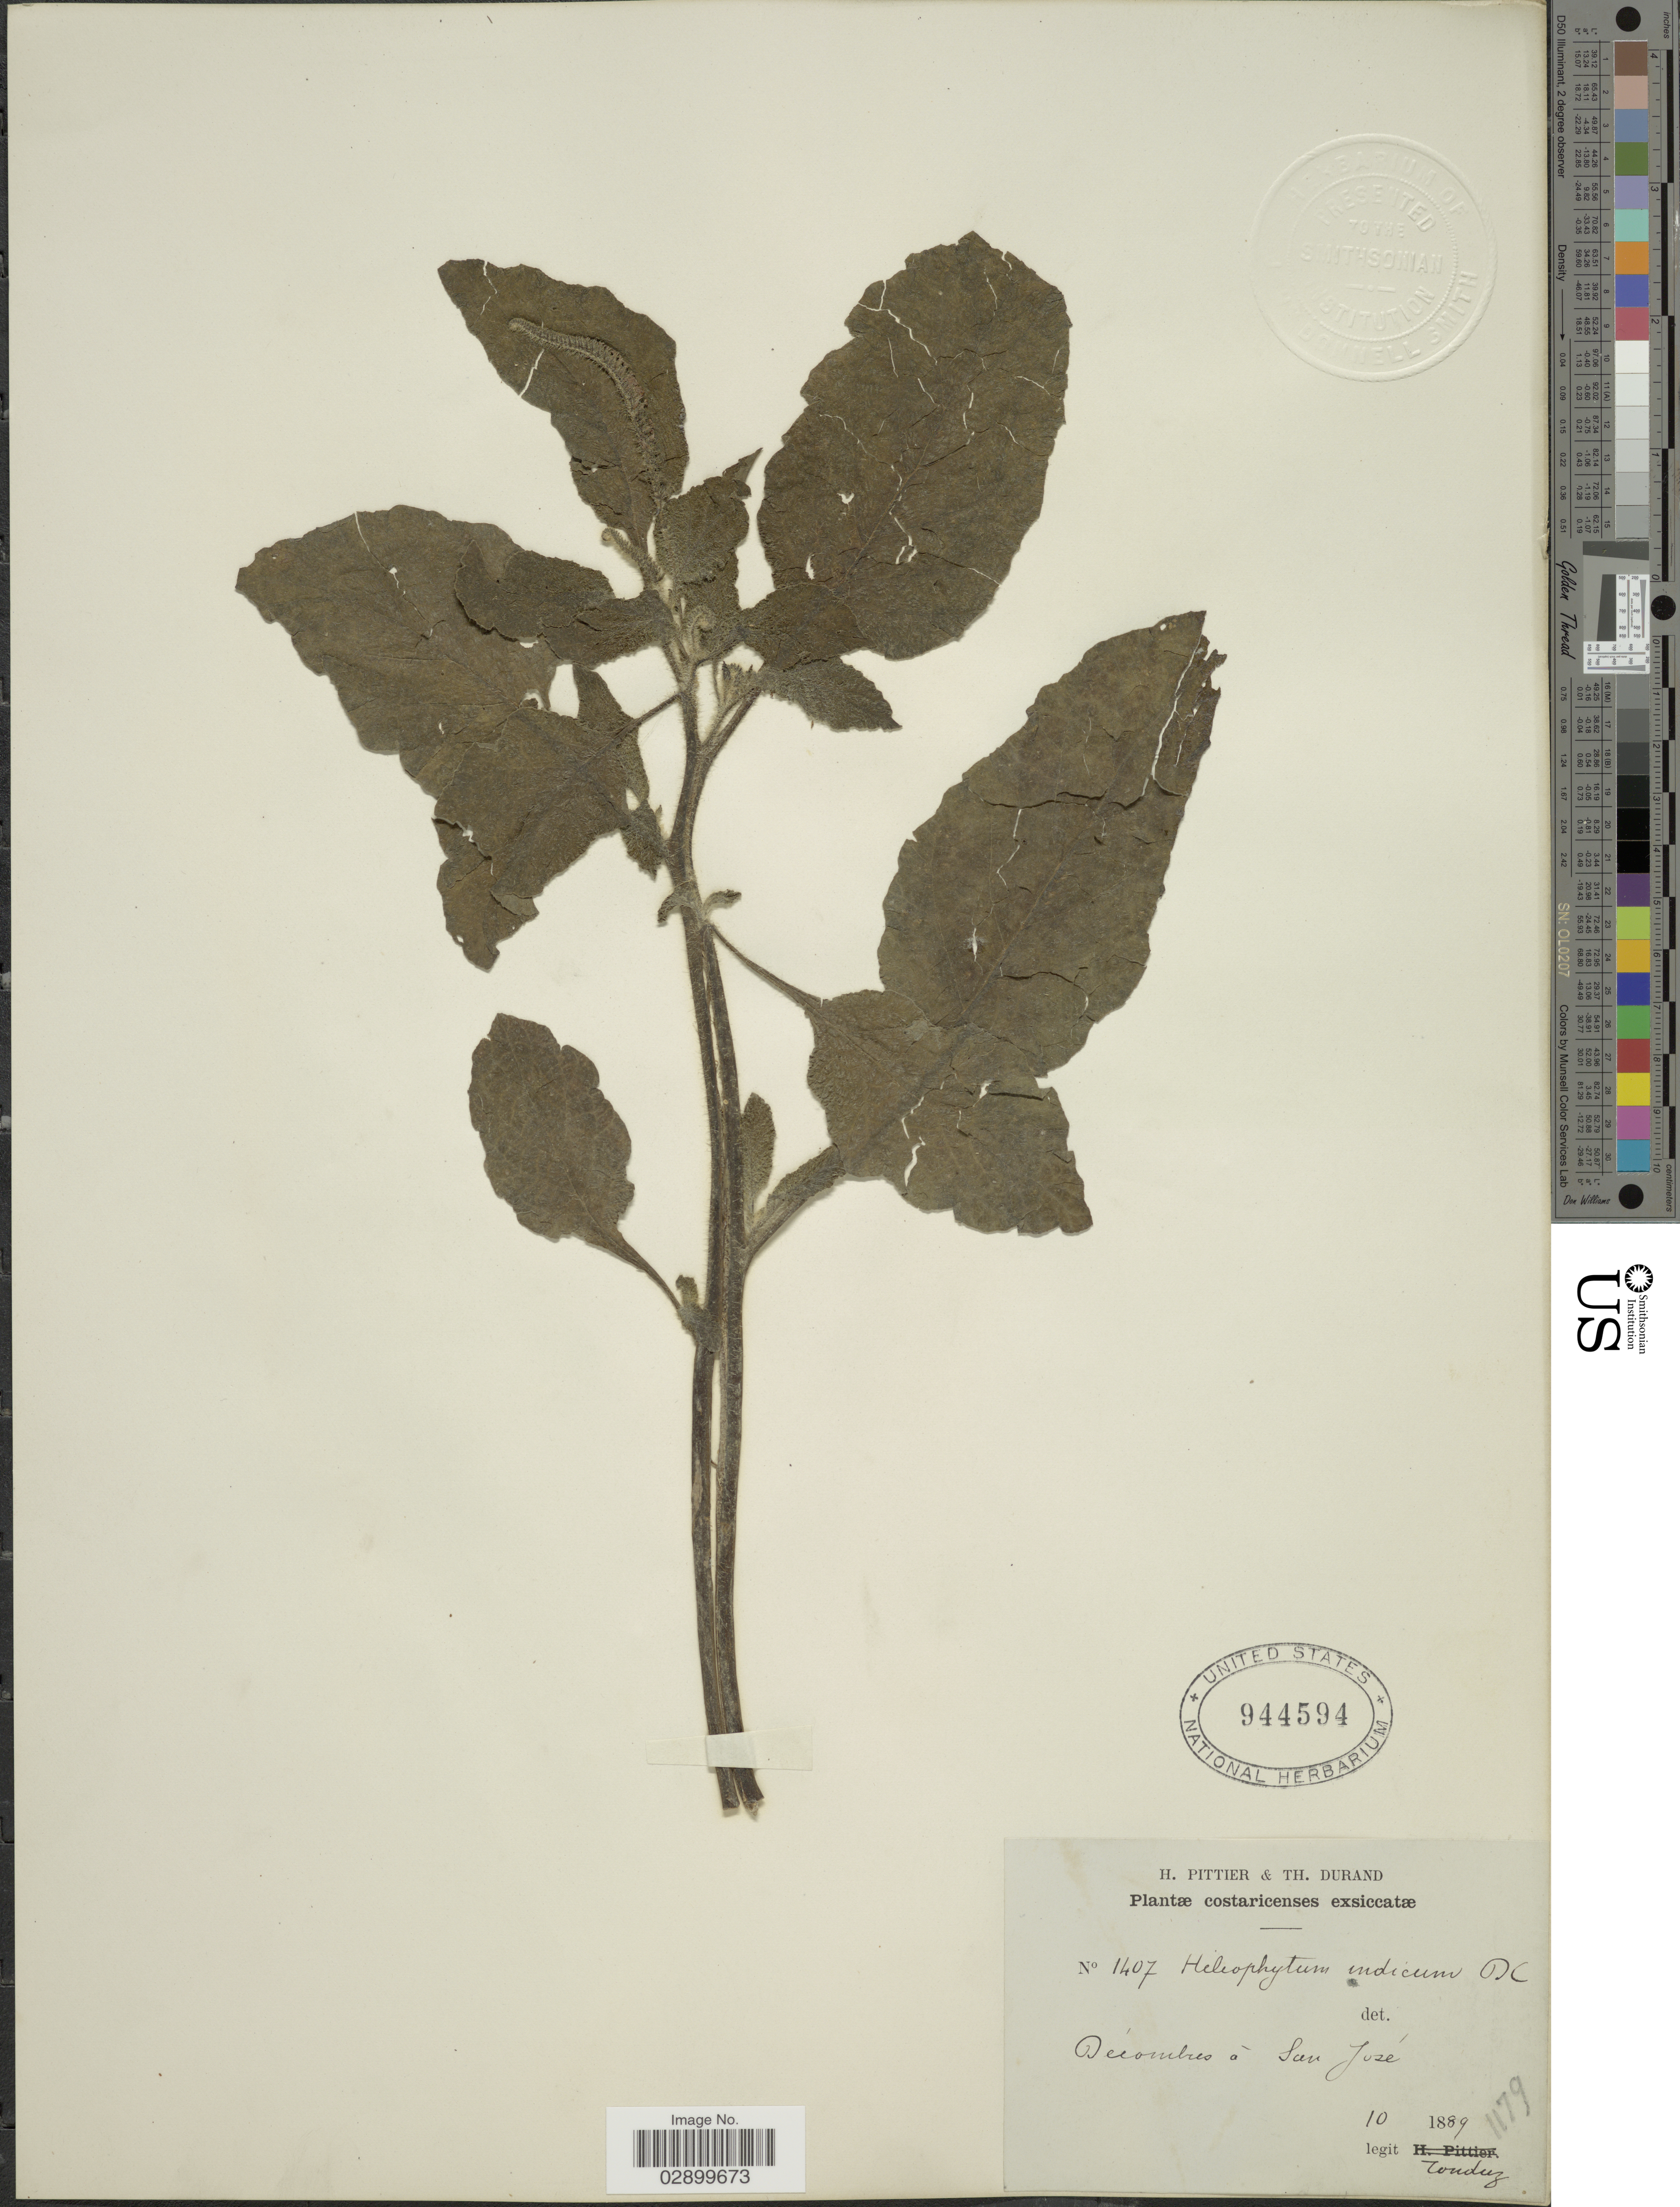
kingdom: Plantae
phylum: Tracheophyta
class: Magnoliopsida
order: Boraginales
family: Heliotropiaceae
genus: Heliotropium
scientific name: Heliotropium indicum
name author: L.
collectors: Tonduz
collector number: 1407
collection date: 1889-10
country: Costa Rica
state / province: San José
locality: Décombres á San José.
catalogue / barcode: US 944594